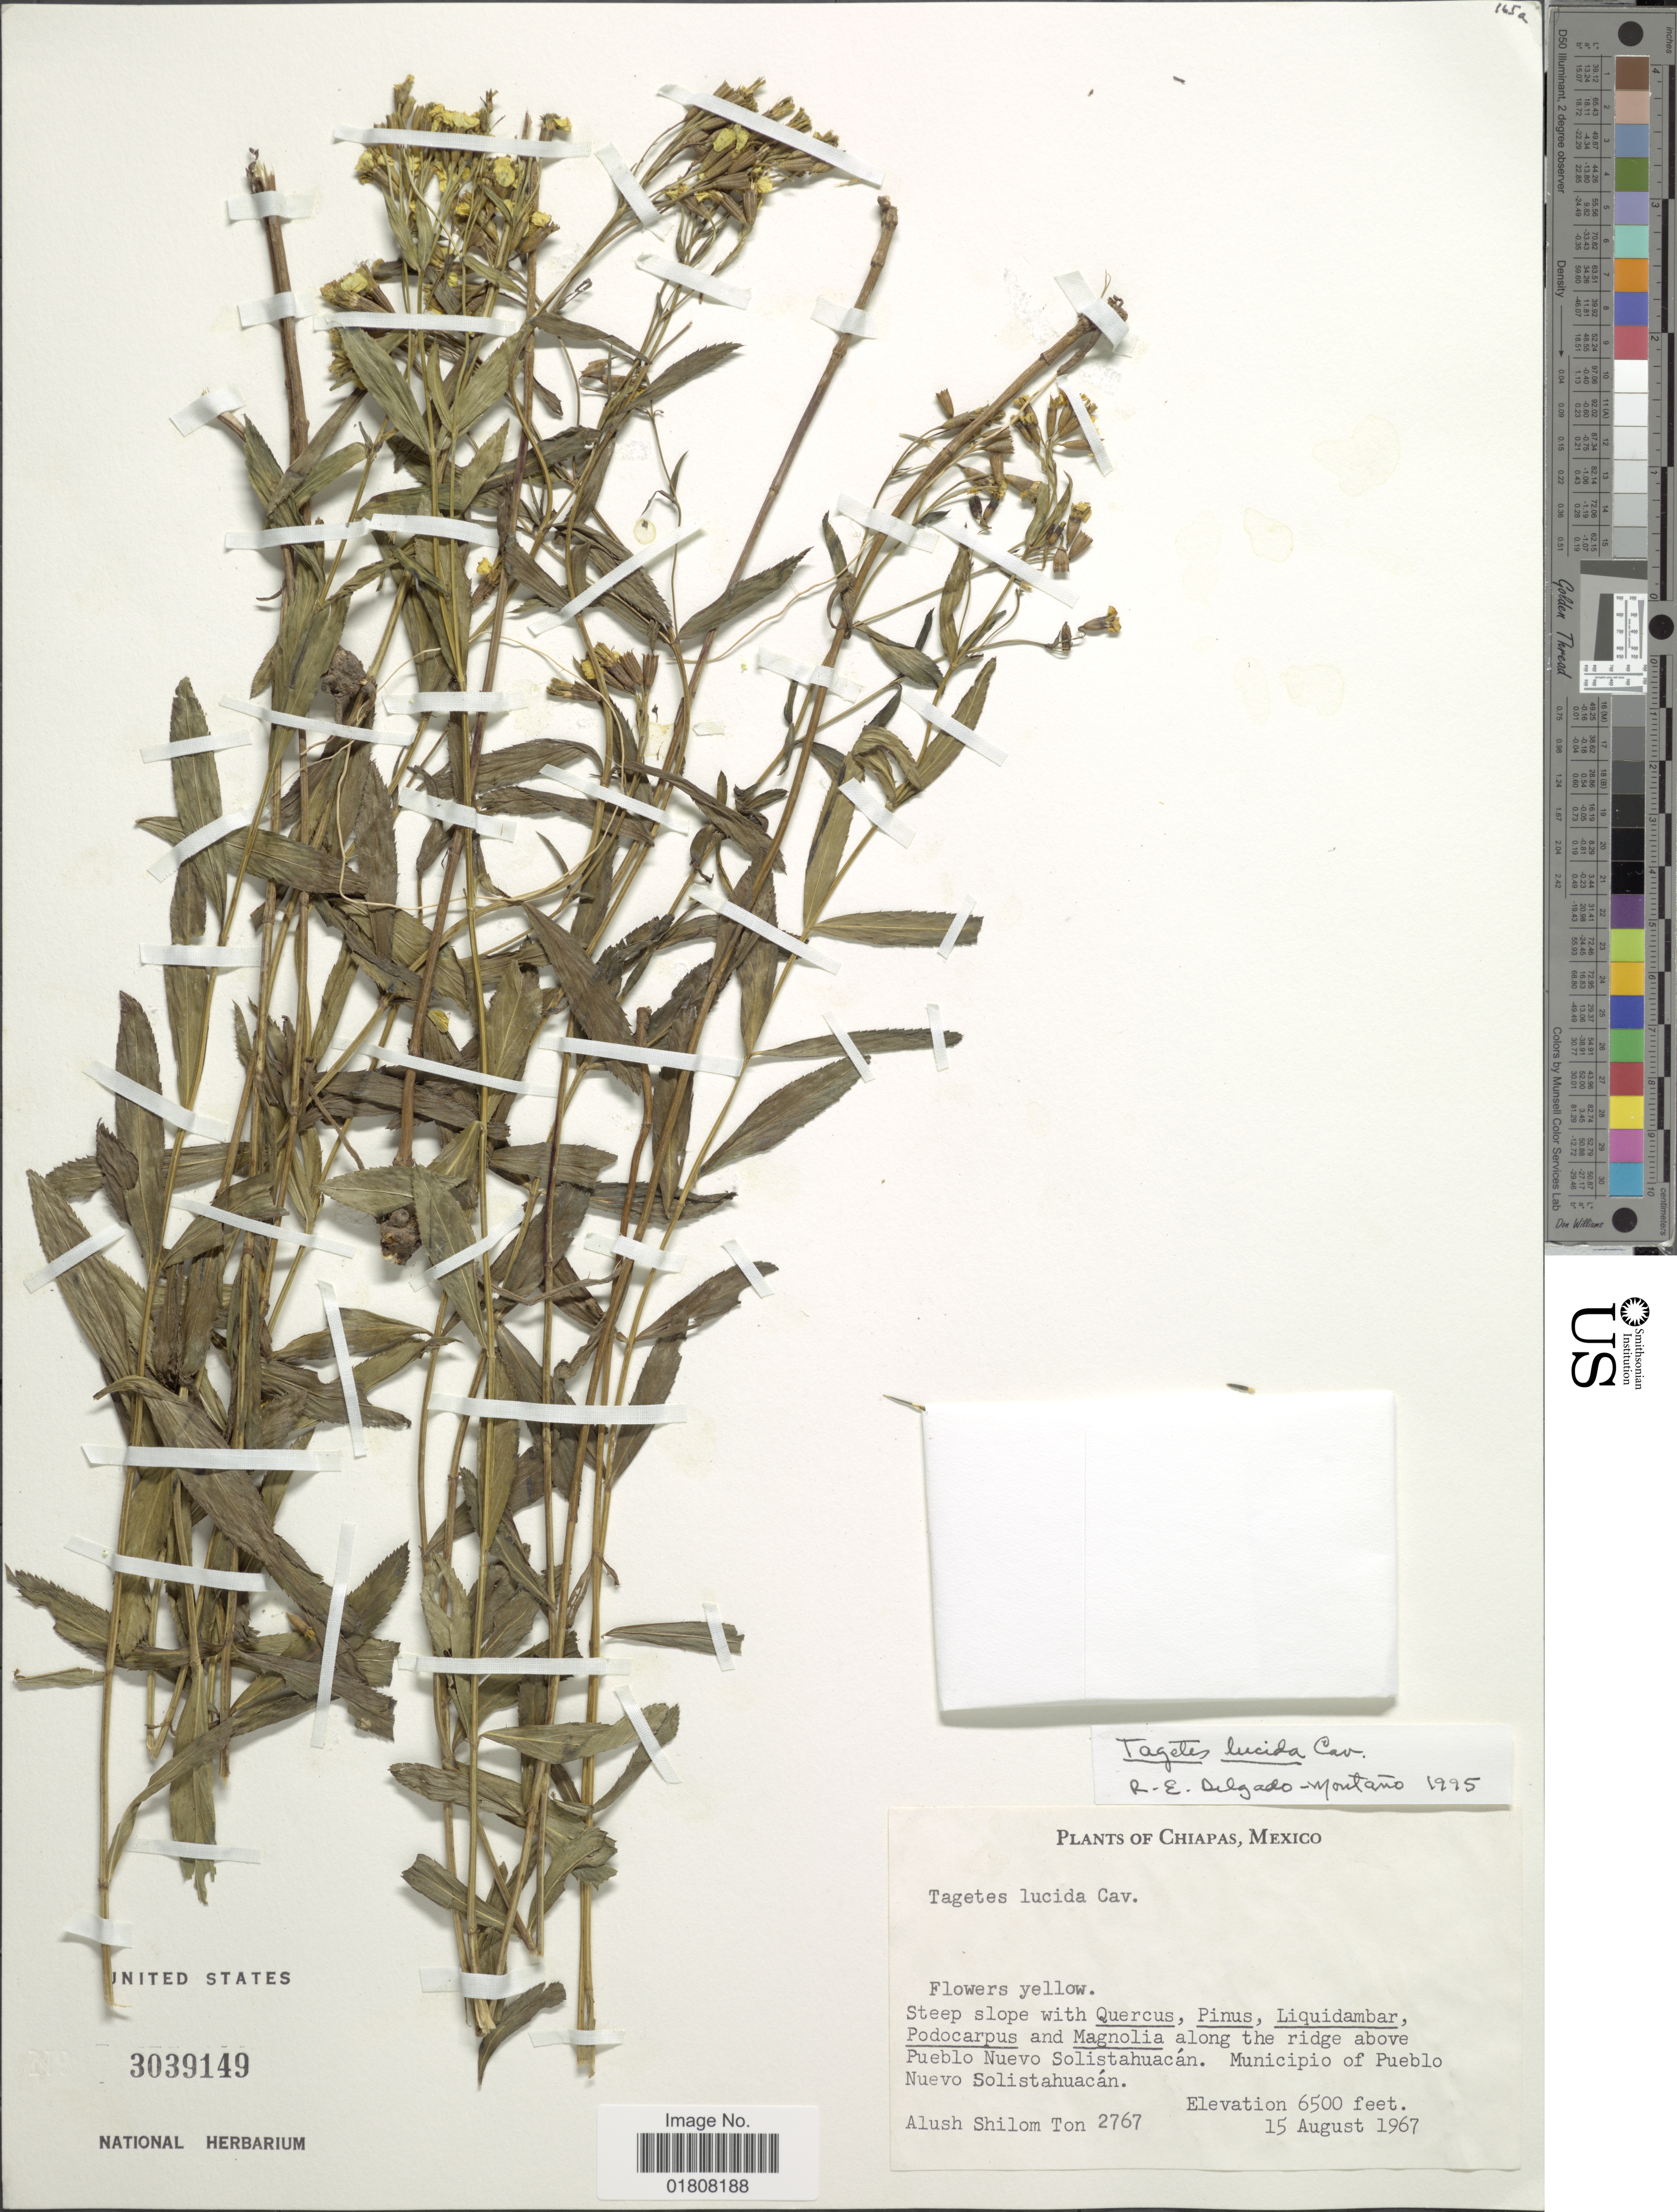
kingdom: Plantae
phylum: Tracheophyta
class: Magnoliopsida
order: Asterales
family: Asteraceae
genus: Tagetes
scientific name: Tagetes lucida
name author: Cav.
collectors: A. M. Ton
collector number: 2767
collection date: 1967-08-15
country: Mexico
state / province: Chiapas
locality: Along the ridge above Pueblo Nuevo Solistahuacan, Municipio of Pueblo Nuevo Solistahuacan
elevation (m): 1981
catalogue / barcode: US 3039149